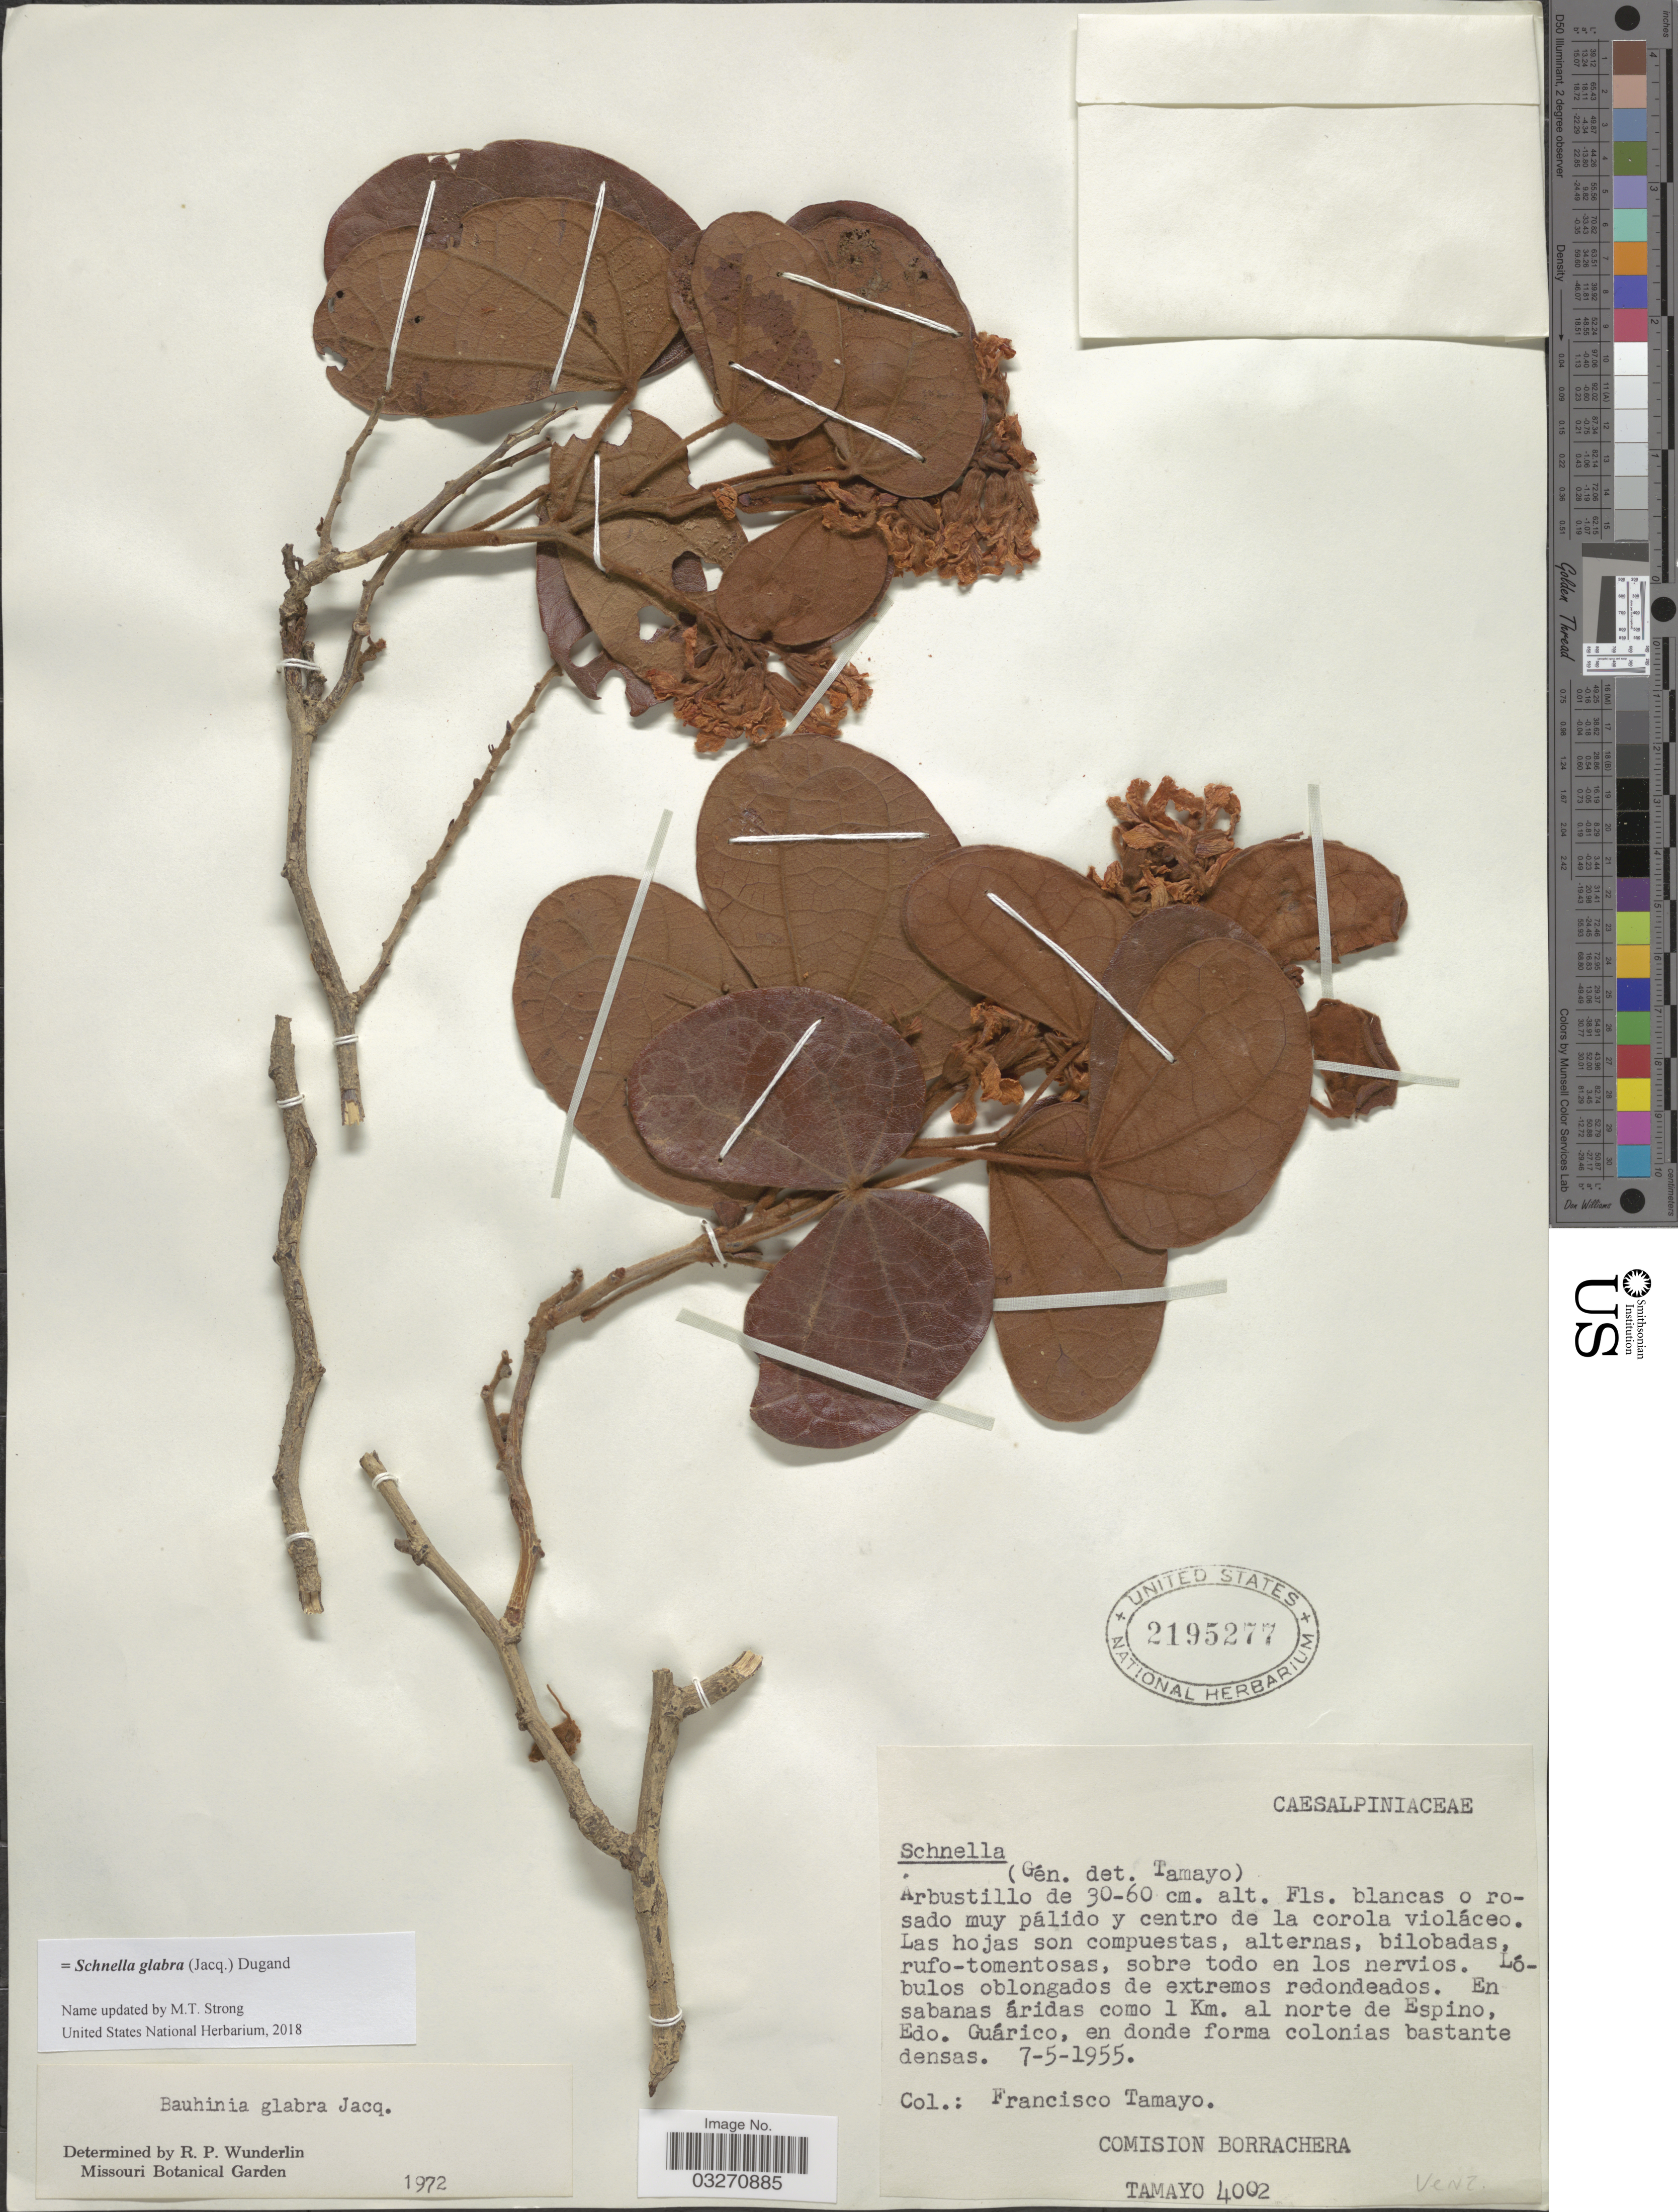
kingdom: Plantae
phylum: Tracheophyta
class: Magnoliopsida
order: Fabales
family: Fabaceae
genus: Schnella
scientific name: Schnella glabra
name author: (Jacq.) Dugand G.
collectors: F. Tamayo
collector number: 4002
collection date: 1955-05-07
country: Venezuela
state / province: Guárico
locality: En sabanas áridas como 1 Km. al norte de Espino.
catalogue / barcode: US 2195277